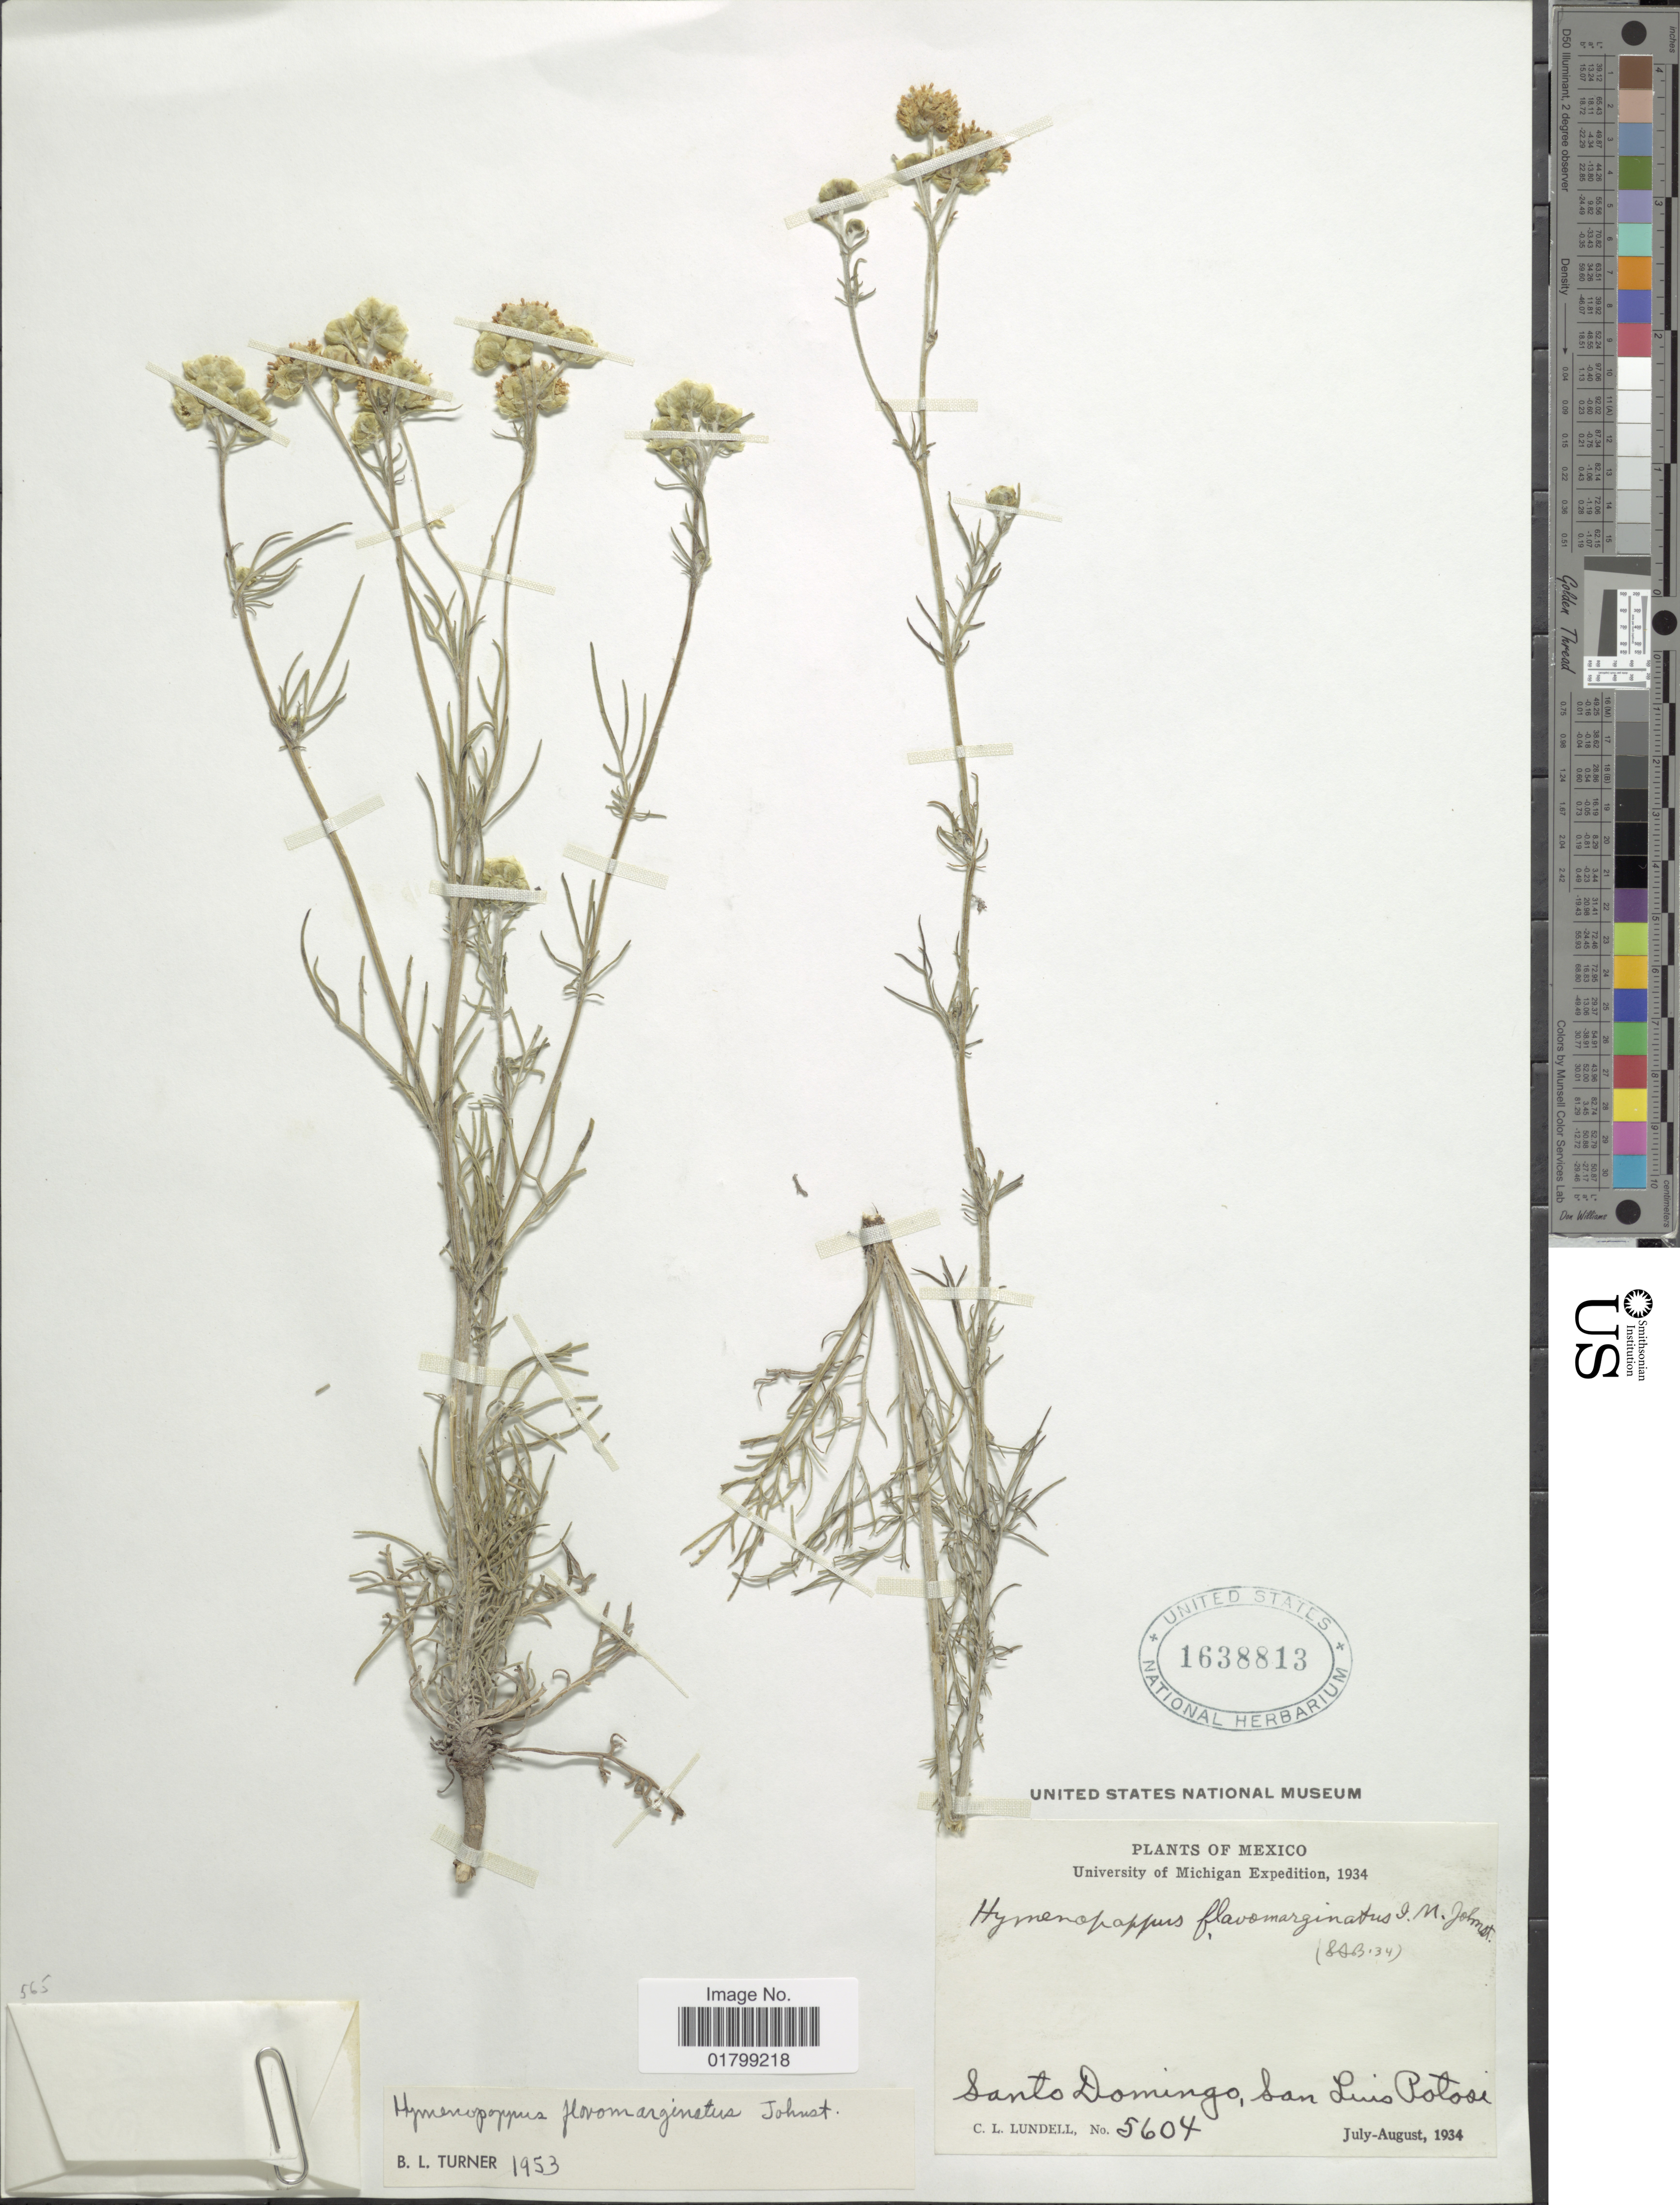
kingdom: Plantae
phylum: Tracheophyta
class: Magnoliopsida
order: Asterales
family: Asteraceae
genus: Hymenopappus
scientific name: Hymenopappus flavomarginatus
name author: I.M. Johnst.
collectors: C. L. Lundell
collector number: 5604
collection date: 1934-07/1934-08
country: Mexico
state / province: San Luis Potosí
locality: Santo Domingo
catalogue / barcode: US 1638813